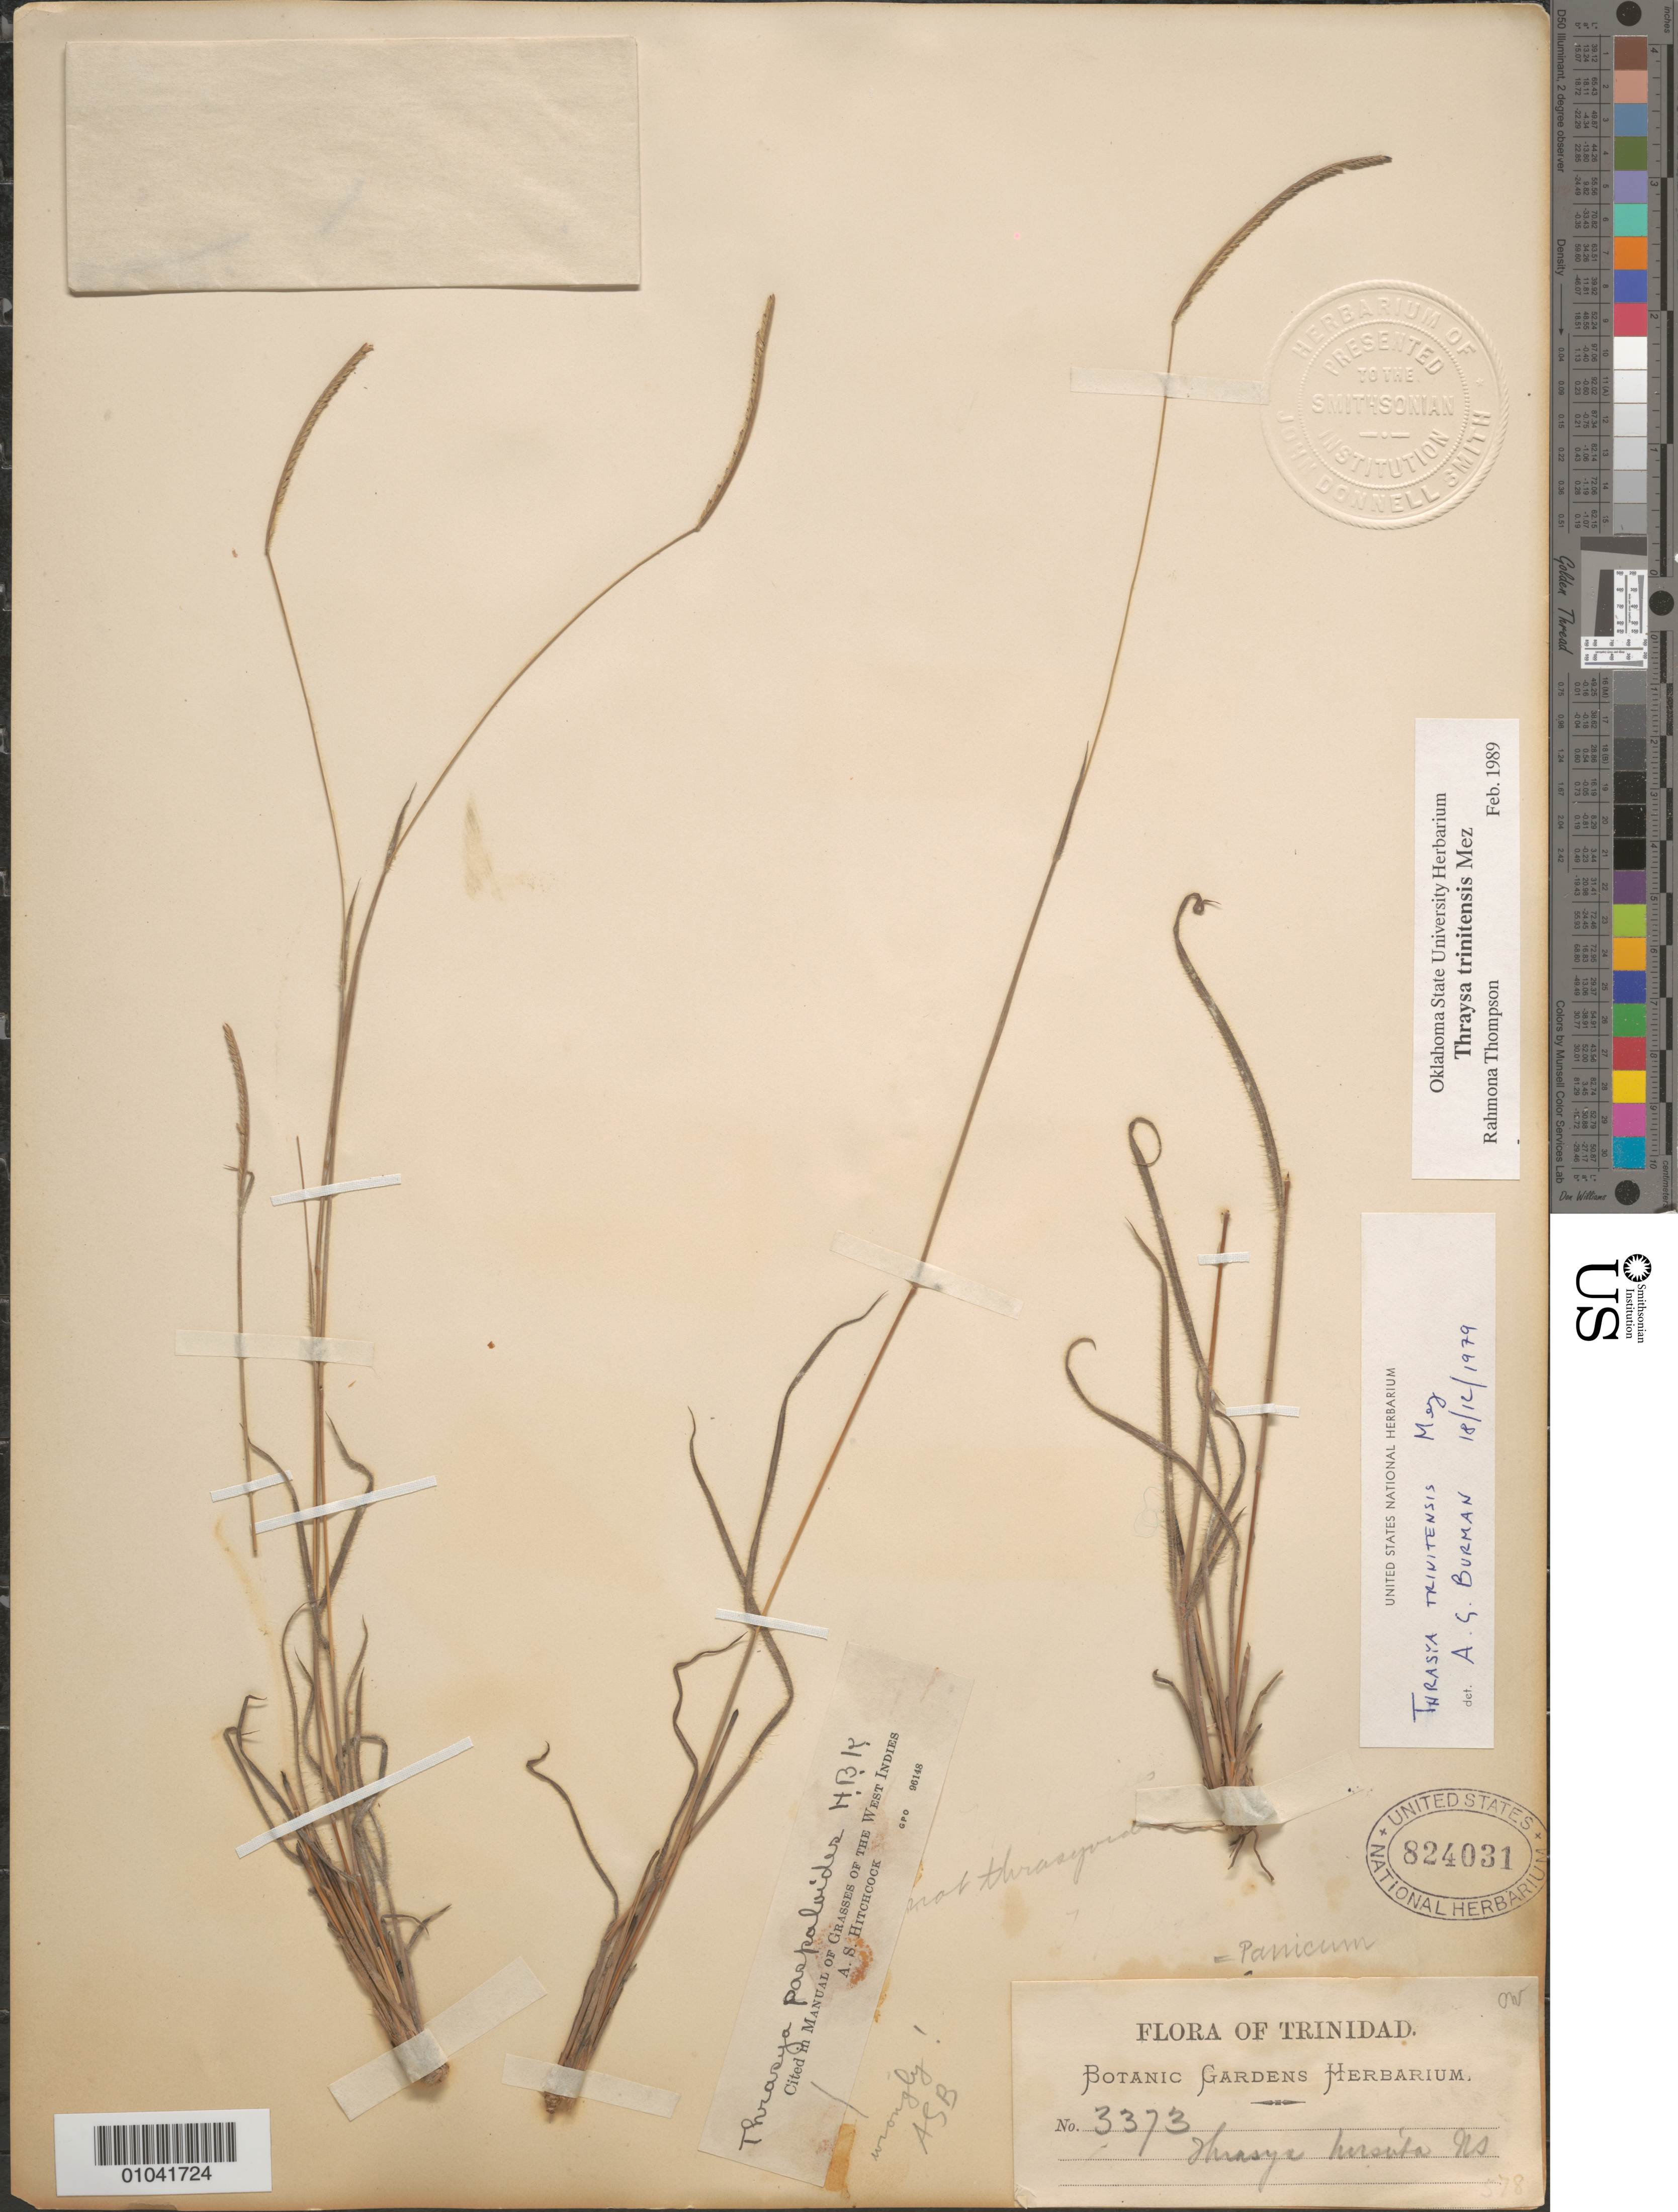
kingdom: Plantae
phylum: Tracheophyta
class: Liliopsida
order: Poales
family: Poaceae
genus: Paspalum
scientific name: Paspalum trinitense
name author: (Mez) S. Denham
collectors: Botanic Gardens Herbarium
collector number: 3373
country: Trinidad and Tobago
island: Trinidad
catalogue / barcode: US 824031